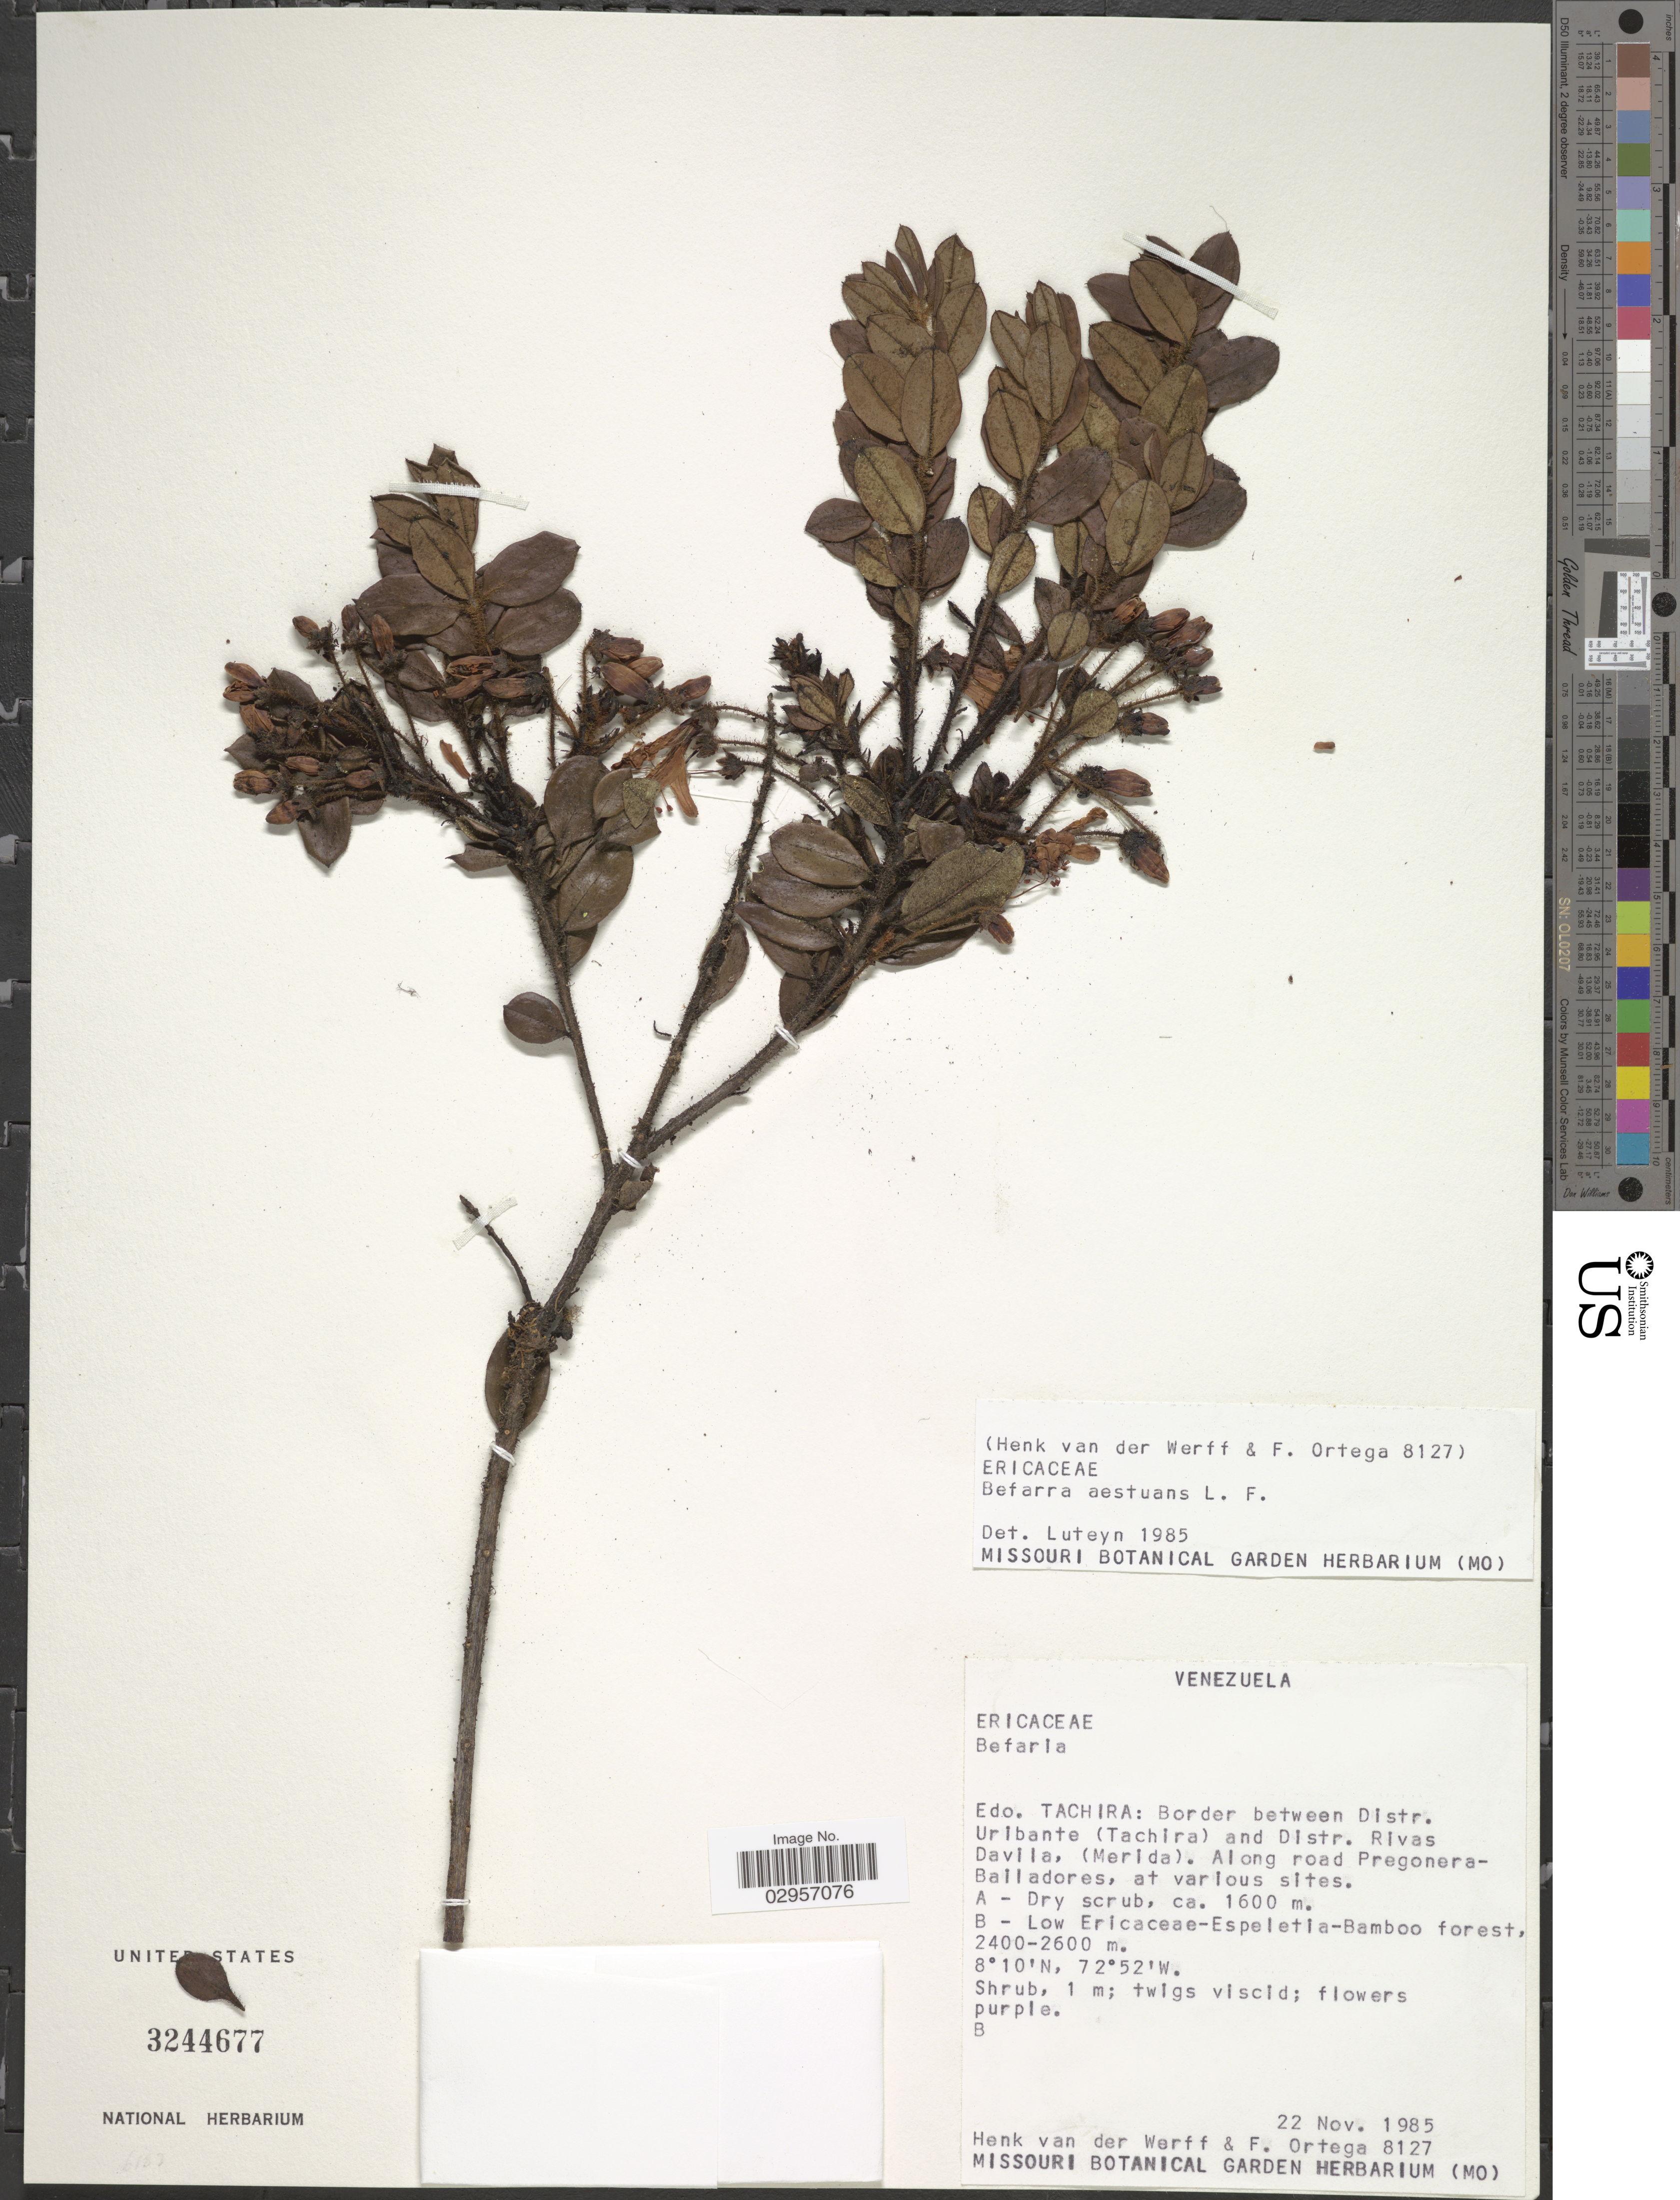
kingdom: Plantae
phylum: Tracheophyta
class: Magnoliopsida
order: Ericales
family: Ericaceae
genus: Befaria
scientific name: Befaria aestuans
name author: Mutis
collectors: H. van der Werff & F. J. Ortega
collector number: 8127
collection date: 1985-11-22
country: Venezuela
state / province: Tachira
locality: Edo. Tachira: Border between Distr. Uribante (Tachira) and Distr. Rivas Davila, (Merida).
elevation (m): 1600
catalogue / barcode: US 3244677